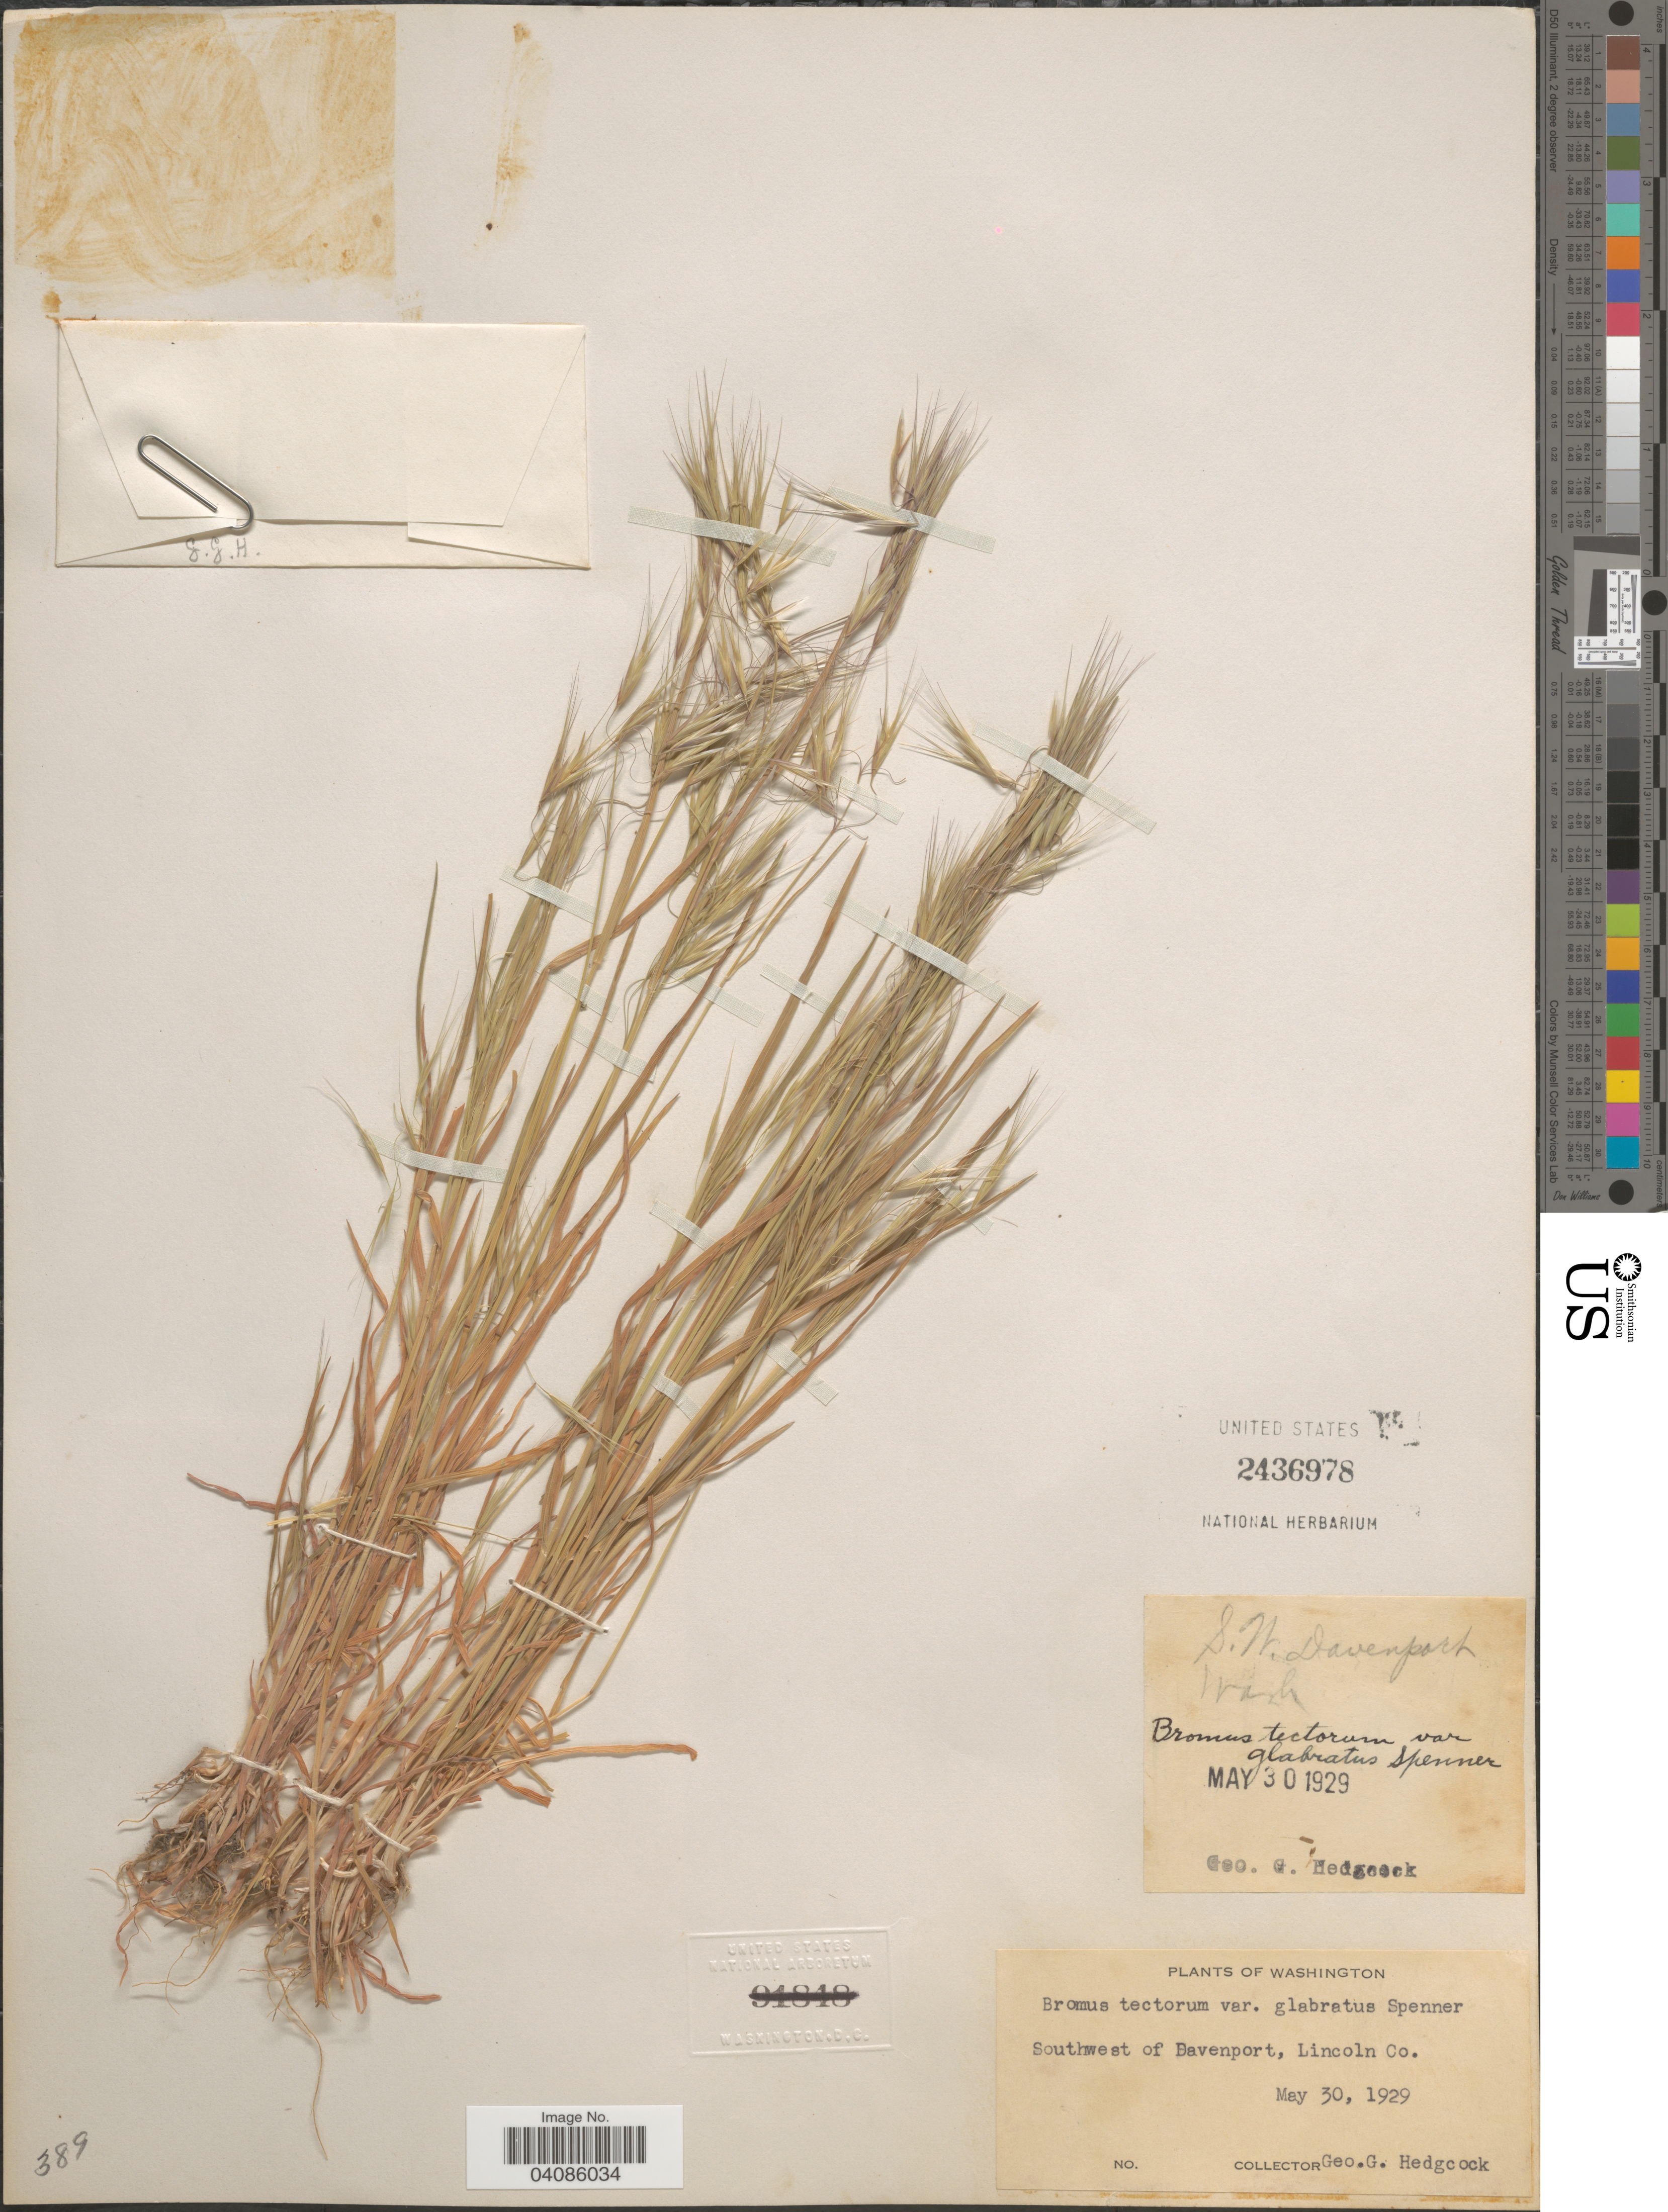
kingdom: Plantae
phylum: Tracheophyta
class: Liliopsida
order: Poales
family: Poaceae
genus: Bromus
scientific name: Bromus tectorum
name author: L.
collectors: G. Hedgcock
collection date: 1929-05-30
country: United States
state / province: Washington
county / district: Lincoln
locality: Southwest of Bavenport, Lincoln Co.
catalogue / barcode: US 2436978